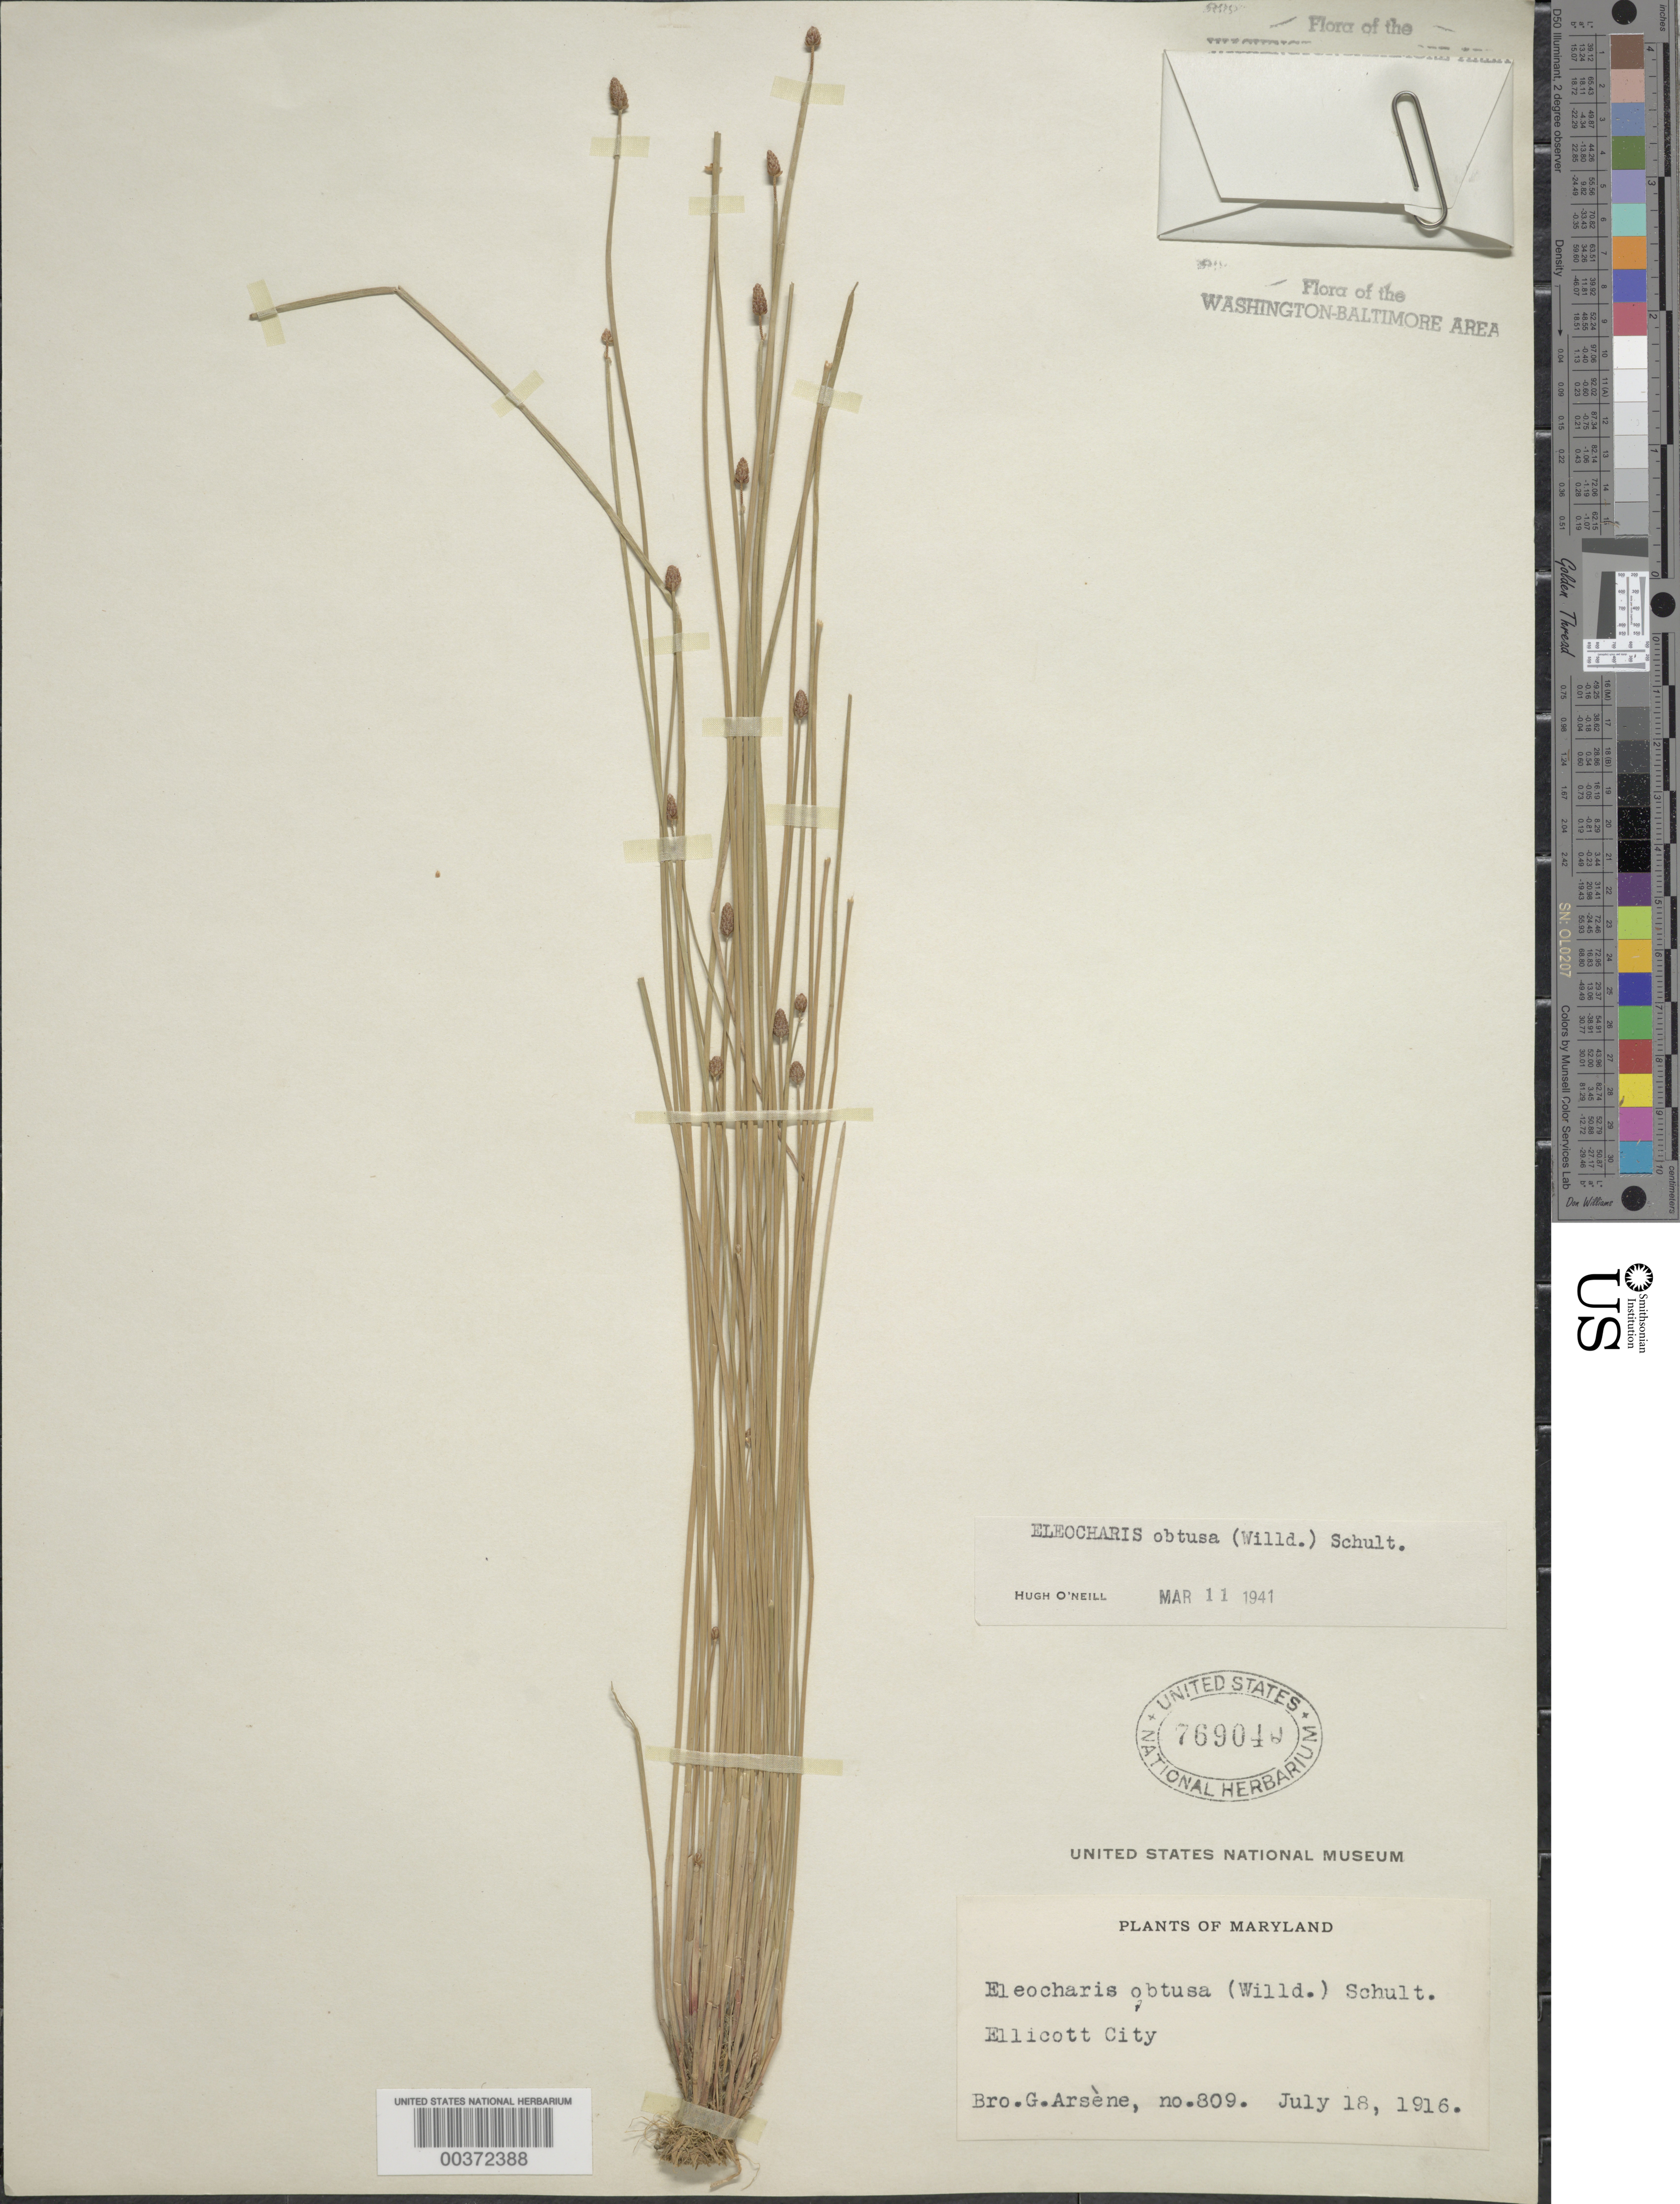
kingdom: Plantae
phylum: Tracheophyta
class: Liliopsida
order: Poales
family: Cyperaceae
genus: Eleocharis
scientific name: Eleocharis obtusa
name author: (Willd.) Schult.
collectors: Bro. G. Arsène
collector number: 809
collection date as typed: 18 Jul 1916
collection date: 1916-07-18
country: United States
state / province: Maryland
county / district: Howard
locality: Ellicott City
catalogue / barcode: US 769040